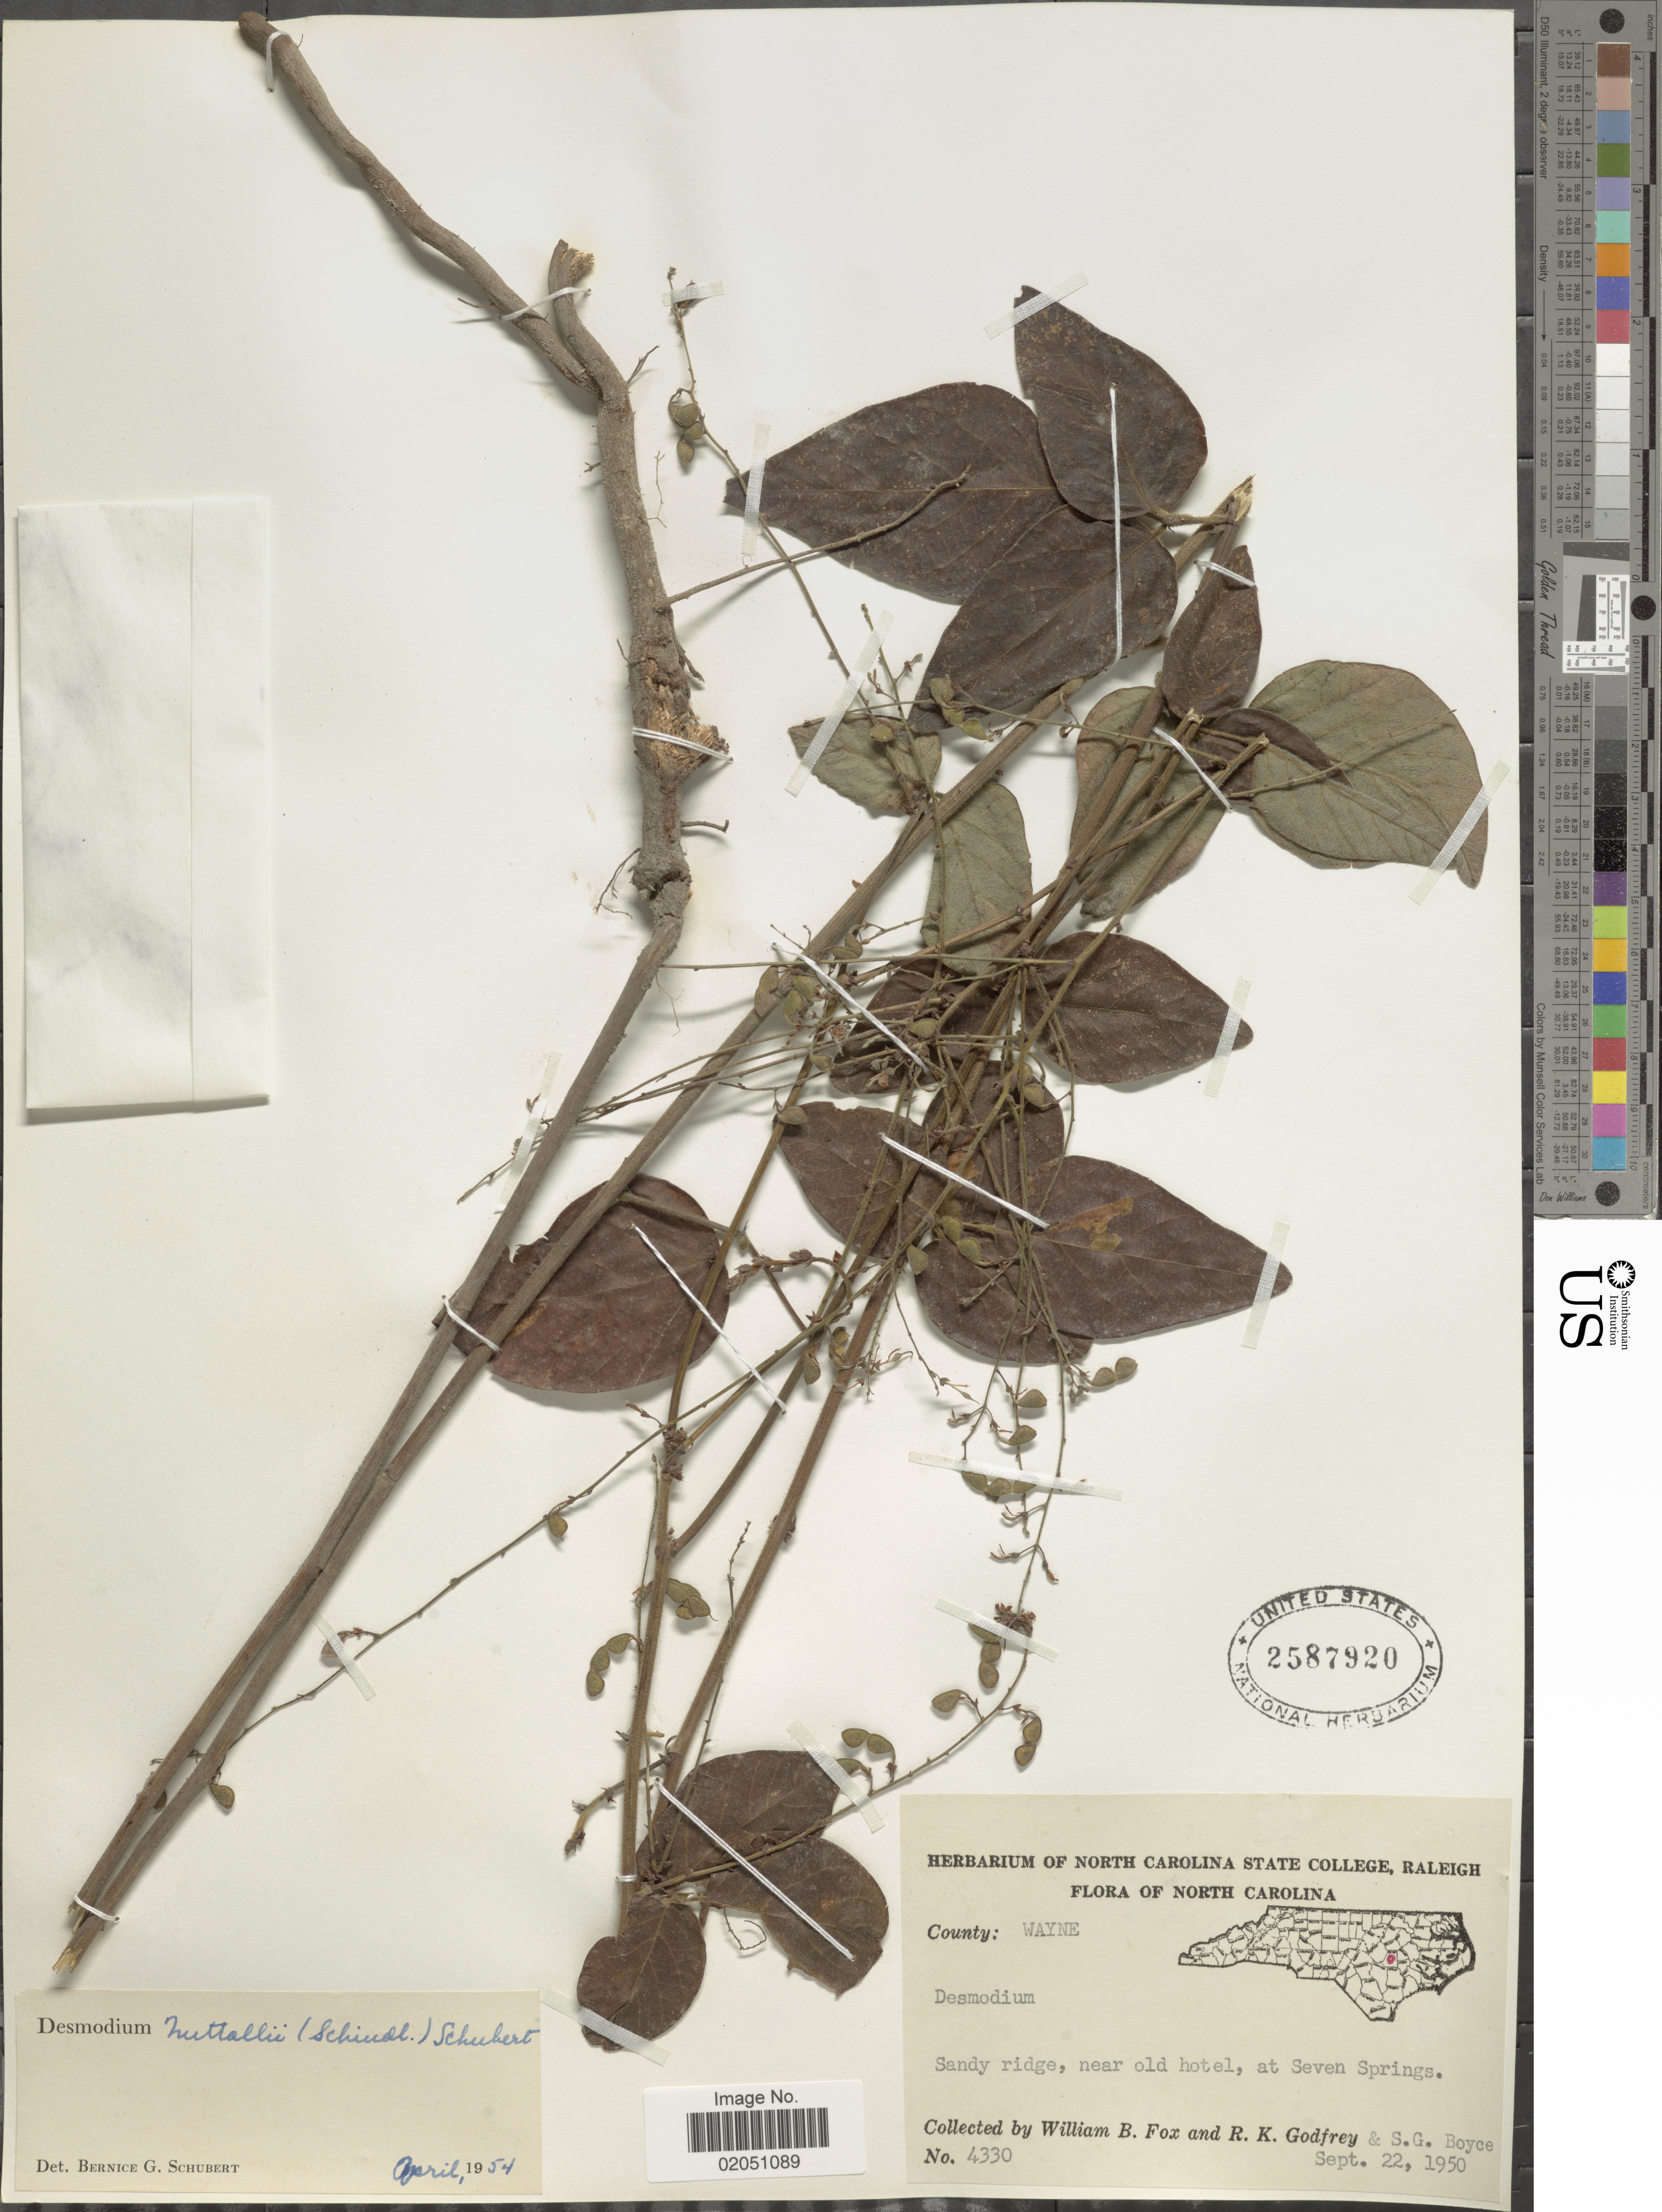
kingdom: Plantae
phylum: Tracheophyta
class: Magnoliopsida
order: Fabales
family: Fabaceae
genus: Desmodium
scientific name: Desmodium nuttallii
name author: (Schindl.) B.G. Schub.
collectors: W. B. Fox, R. K. Godfrey & S. Boyce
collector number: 4330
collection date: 1950-09-22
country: United States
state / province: North Carolina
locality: County: Wayne, Sandy ridge, near old hotel, at Seven Springs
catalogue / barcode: US 2587920